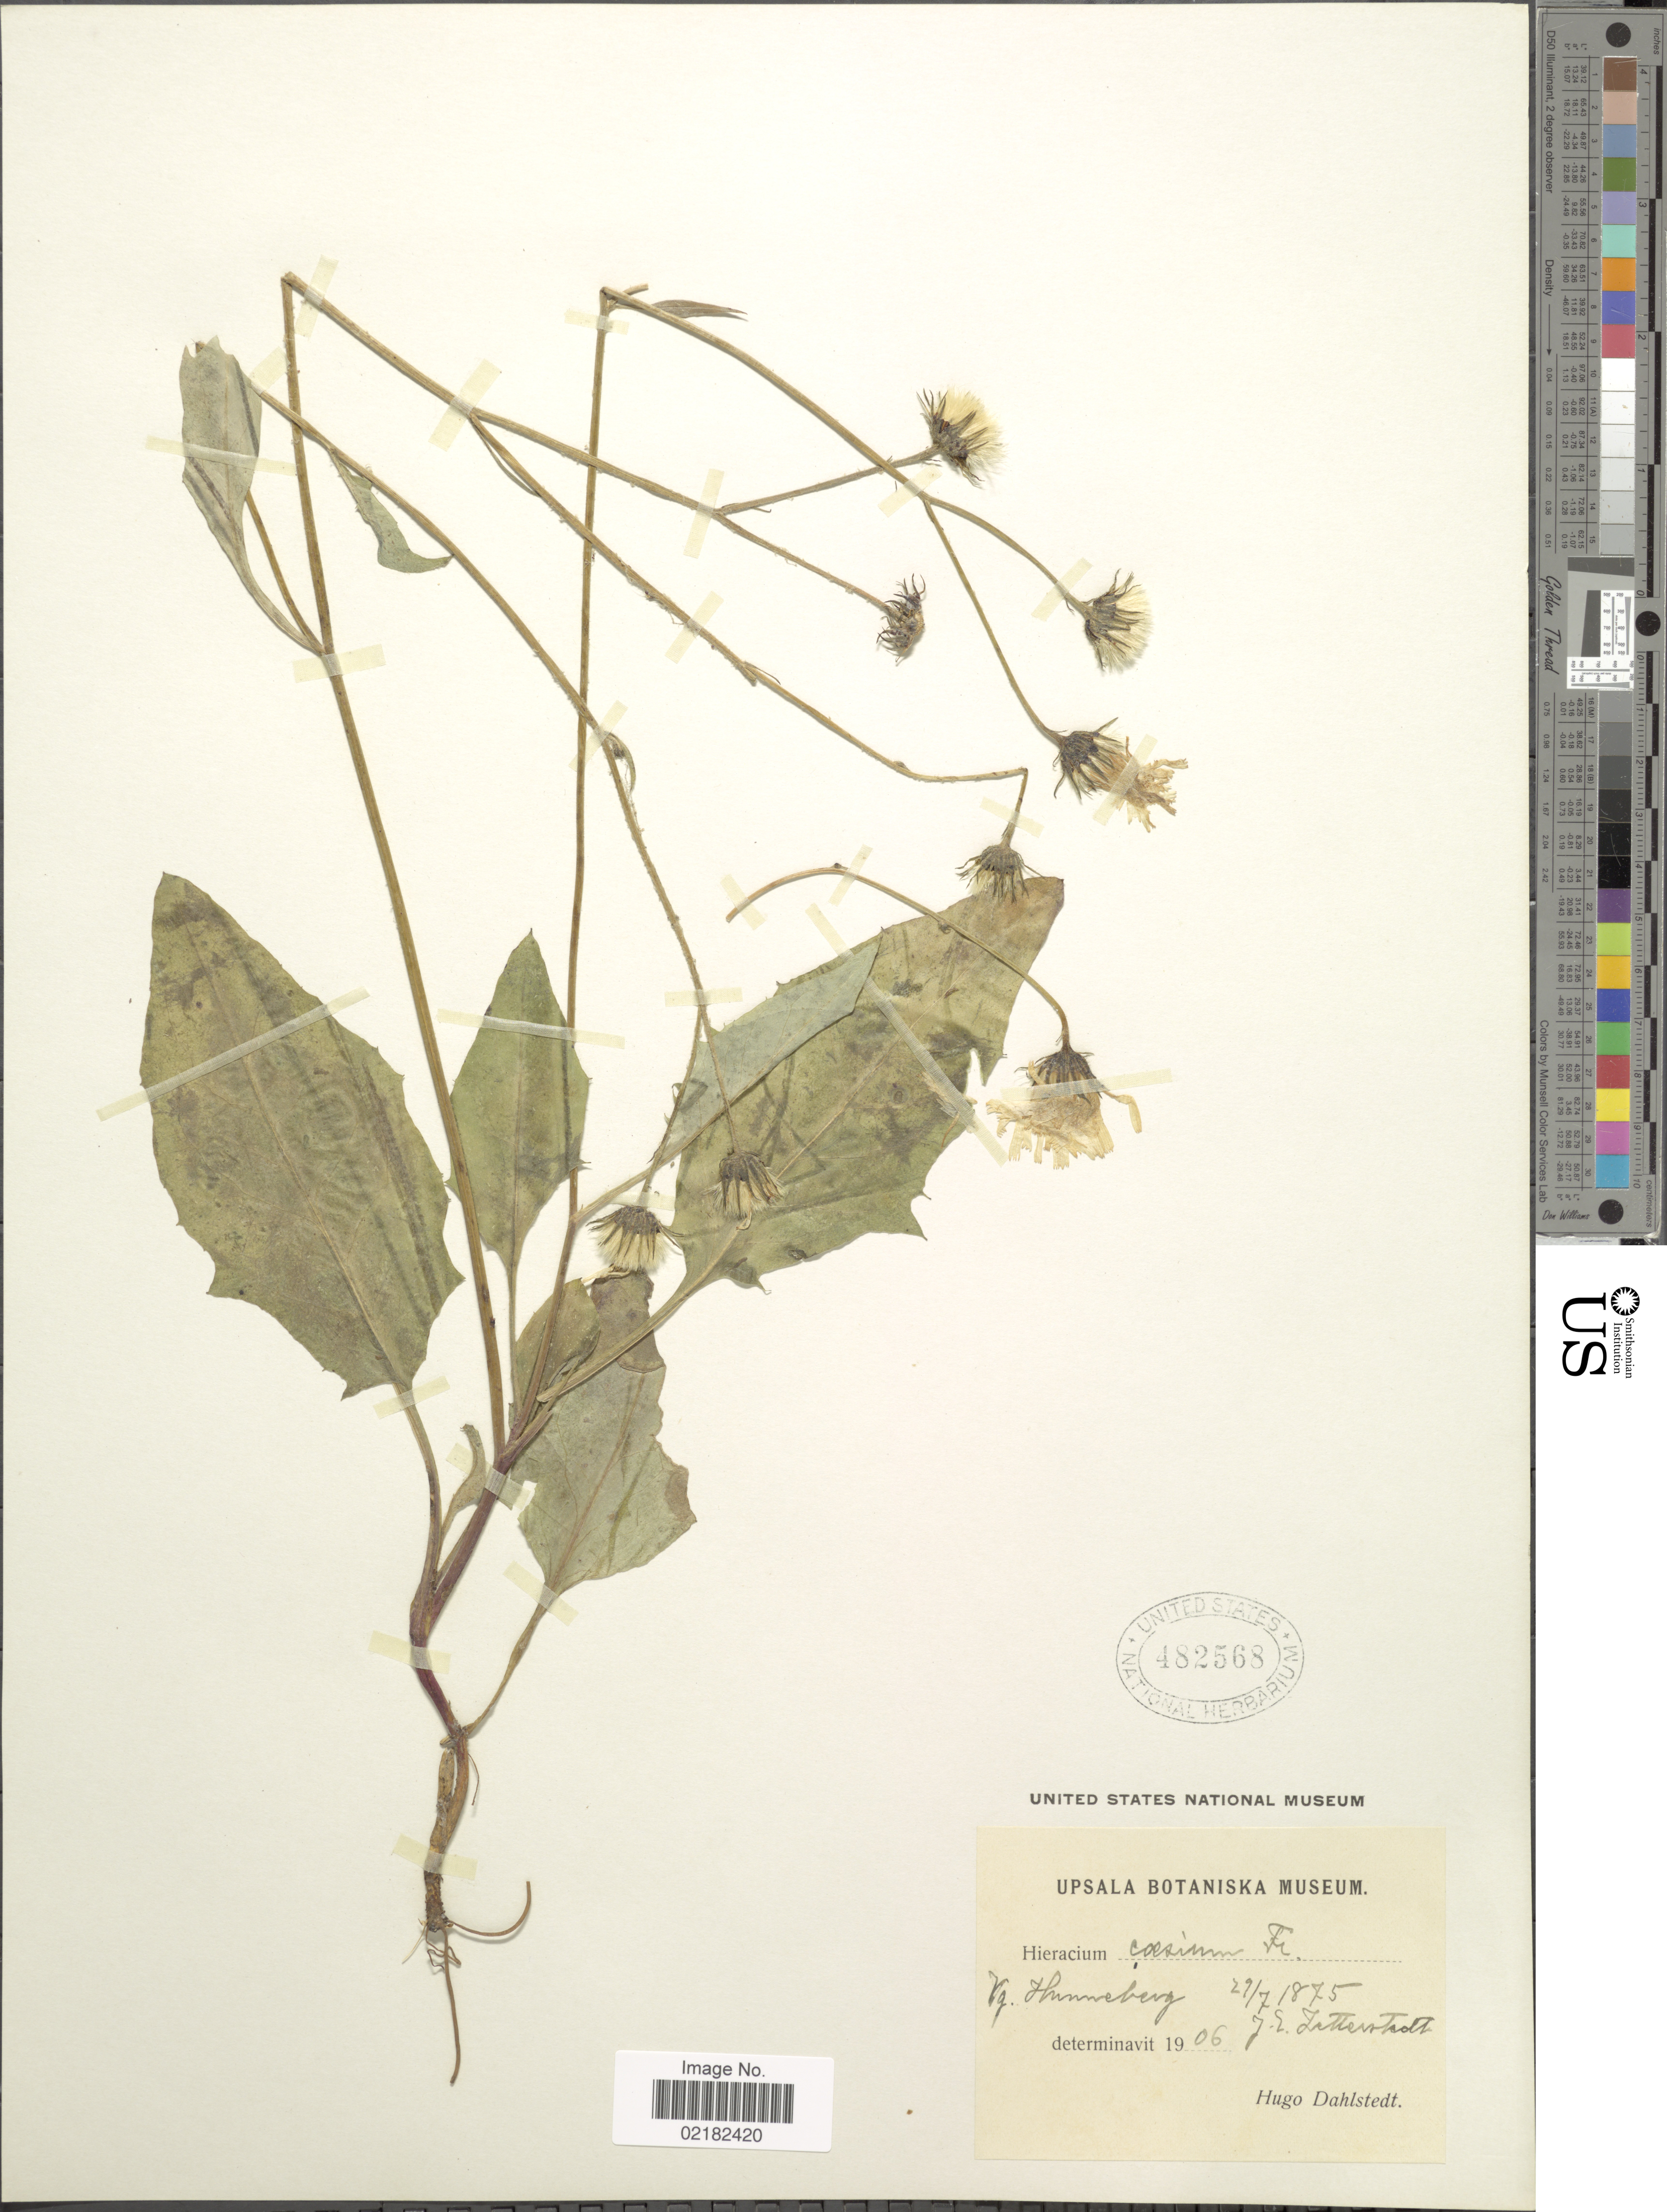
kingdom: Plantae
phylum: Tracheophyta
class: Magnoliopsida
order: Asterales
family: Asteraceae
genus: Hieracium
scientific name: Hieracium caesium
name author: (Fr.) Fr.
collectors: H. G. Dahlstedt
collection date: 1875-07-27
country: Sweden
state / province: Västerbotten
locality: Vg. Hunneberg.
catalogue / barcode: US 482568